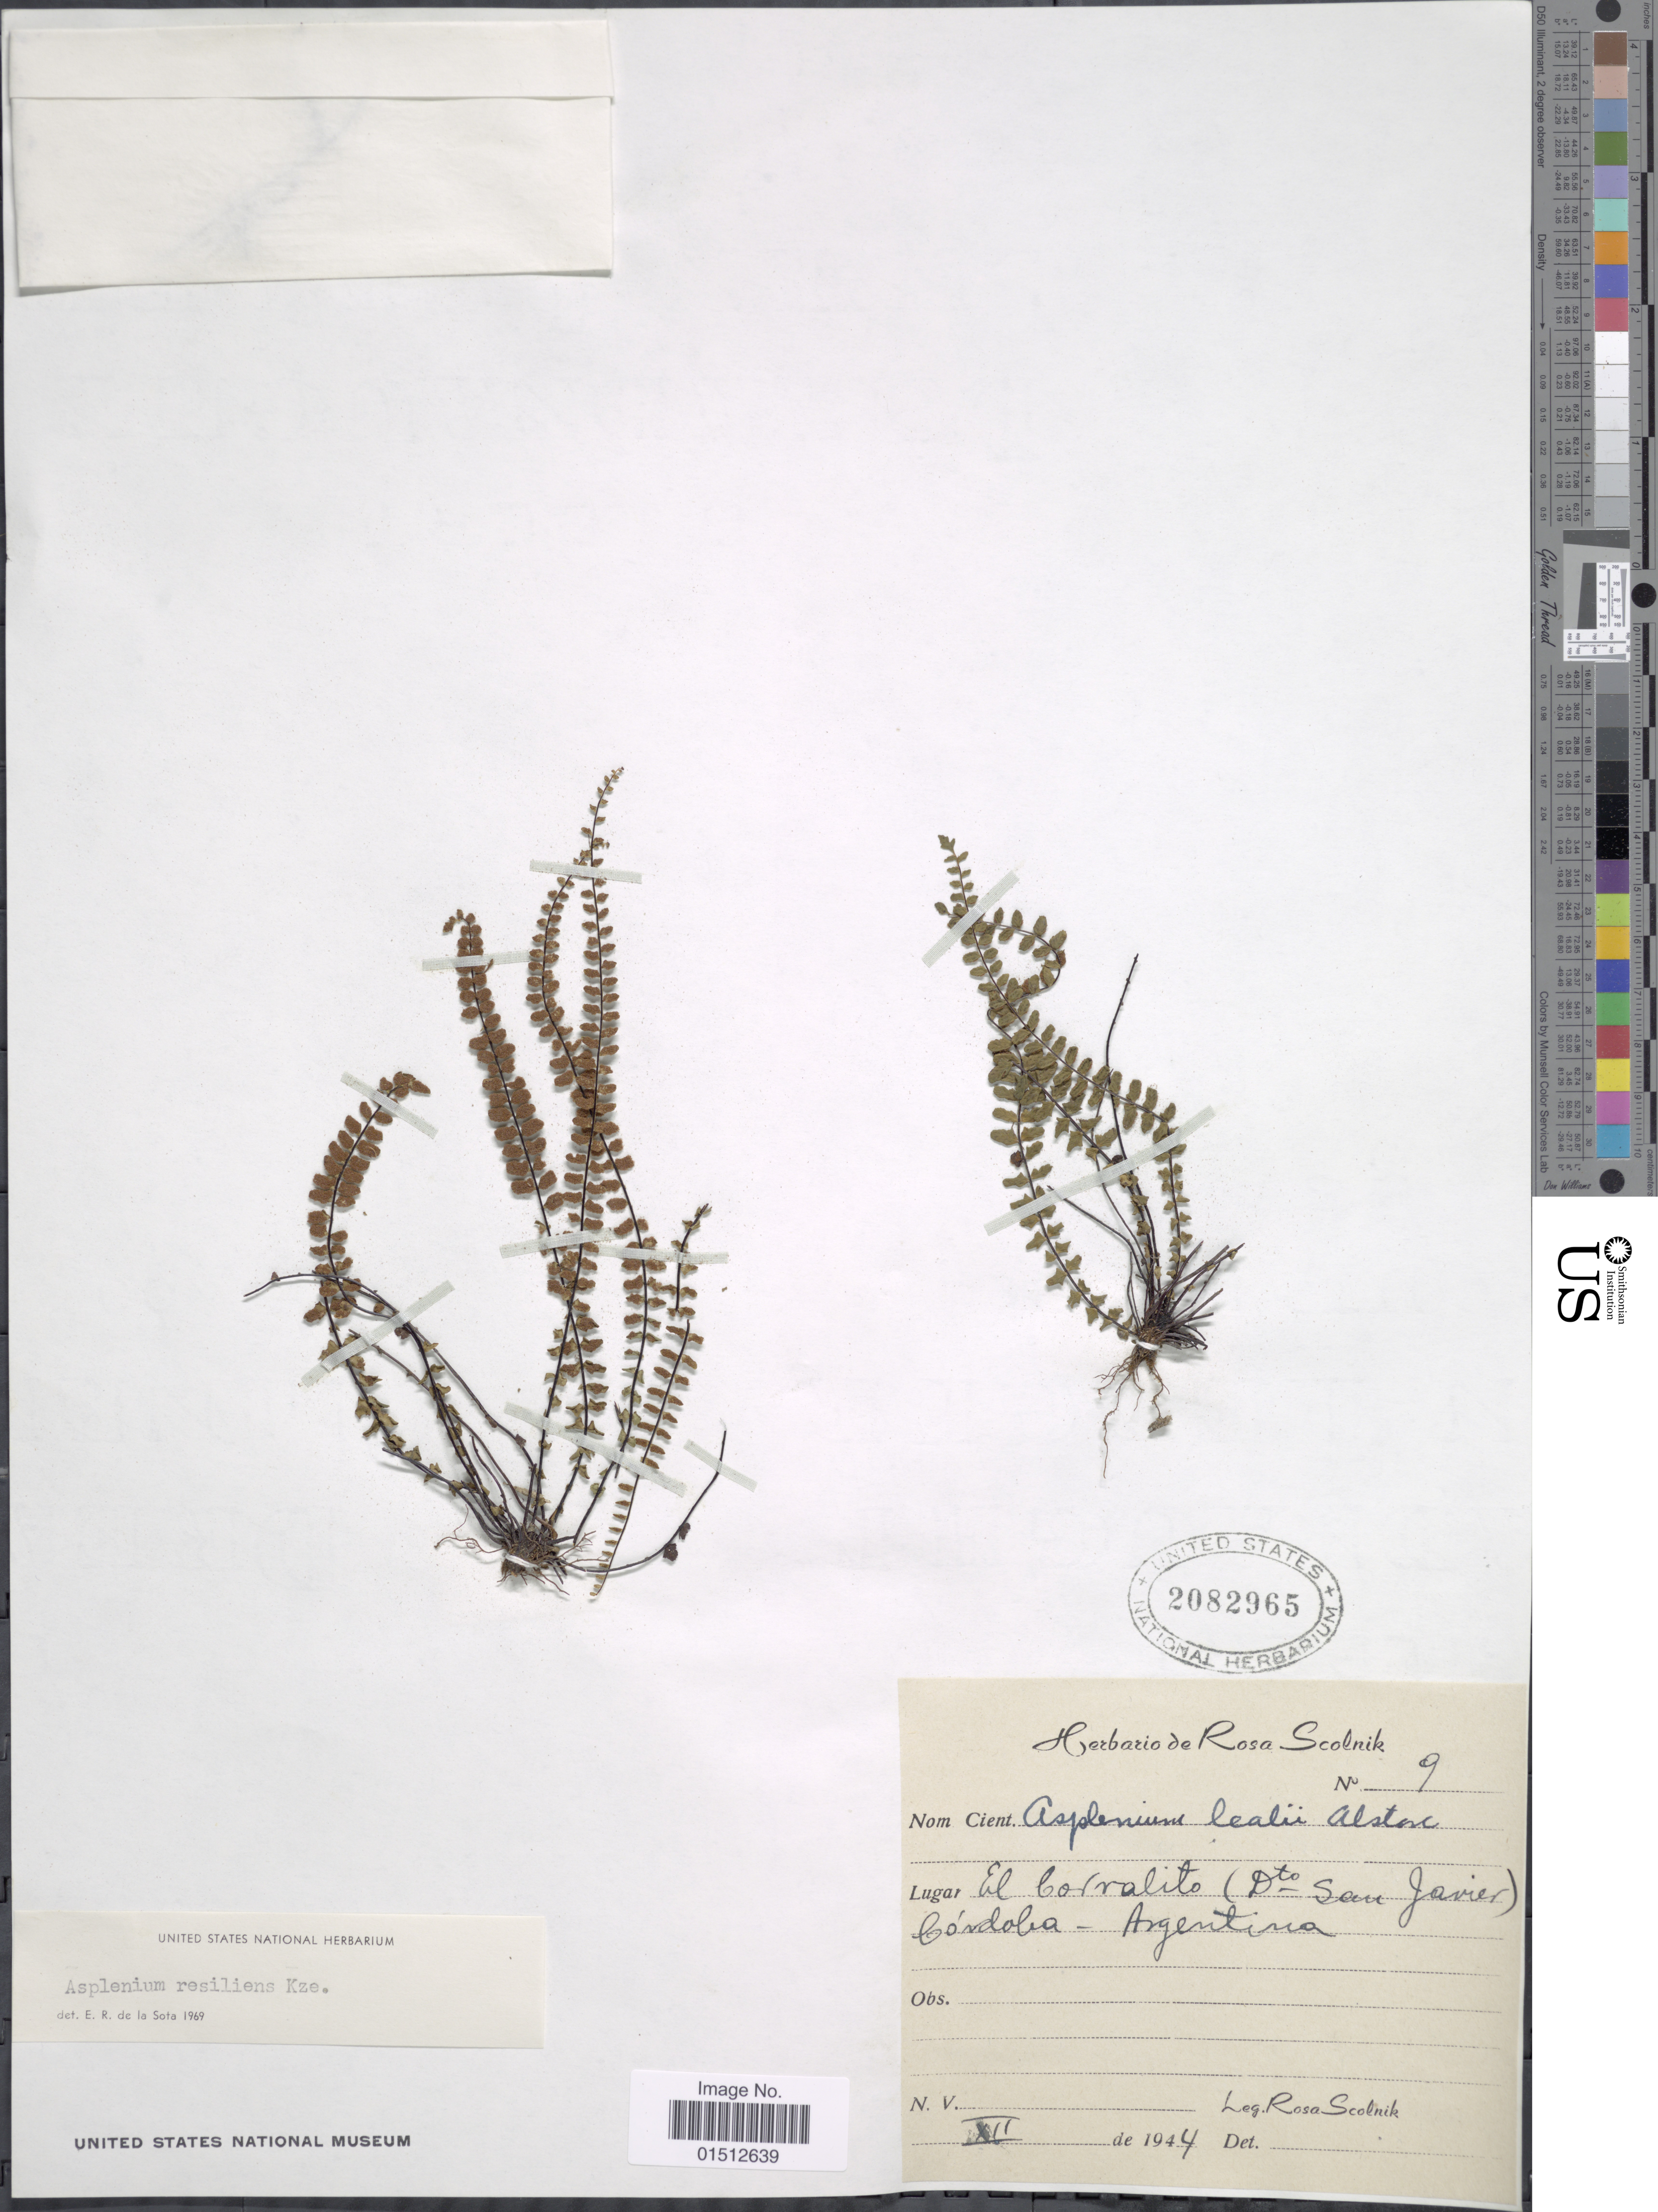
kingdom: Plantae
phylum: Tracheophyta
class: Polypodiopsida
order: Polypodiales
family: Aspleniaceae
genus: Asplenium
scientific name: Asplenium resiliens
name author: Kunze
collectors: R. Scolnik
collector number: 9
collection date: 1944-12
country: Argentina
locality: El Corralito ( Dto San Javier) Cordolia - Argentina.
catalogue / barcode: US 2082965